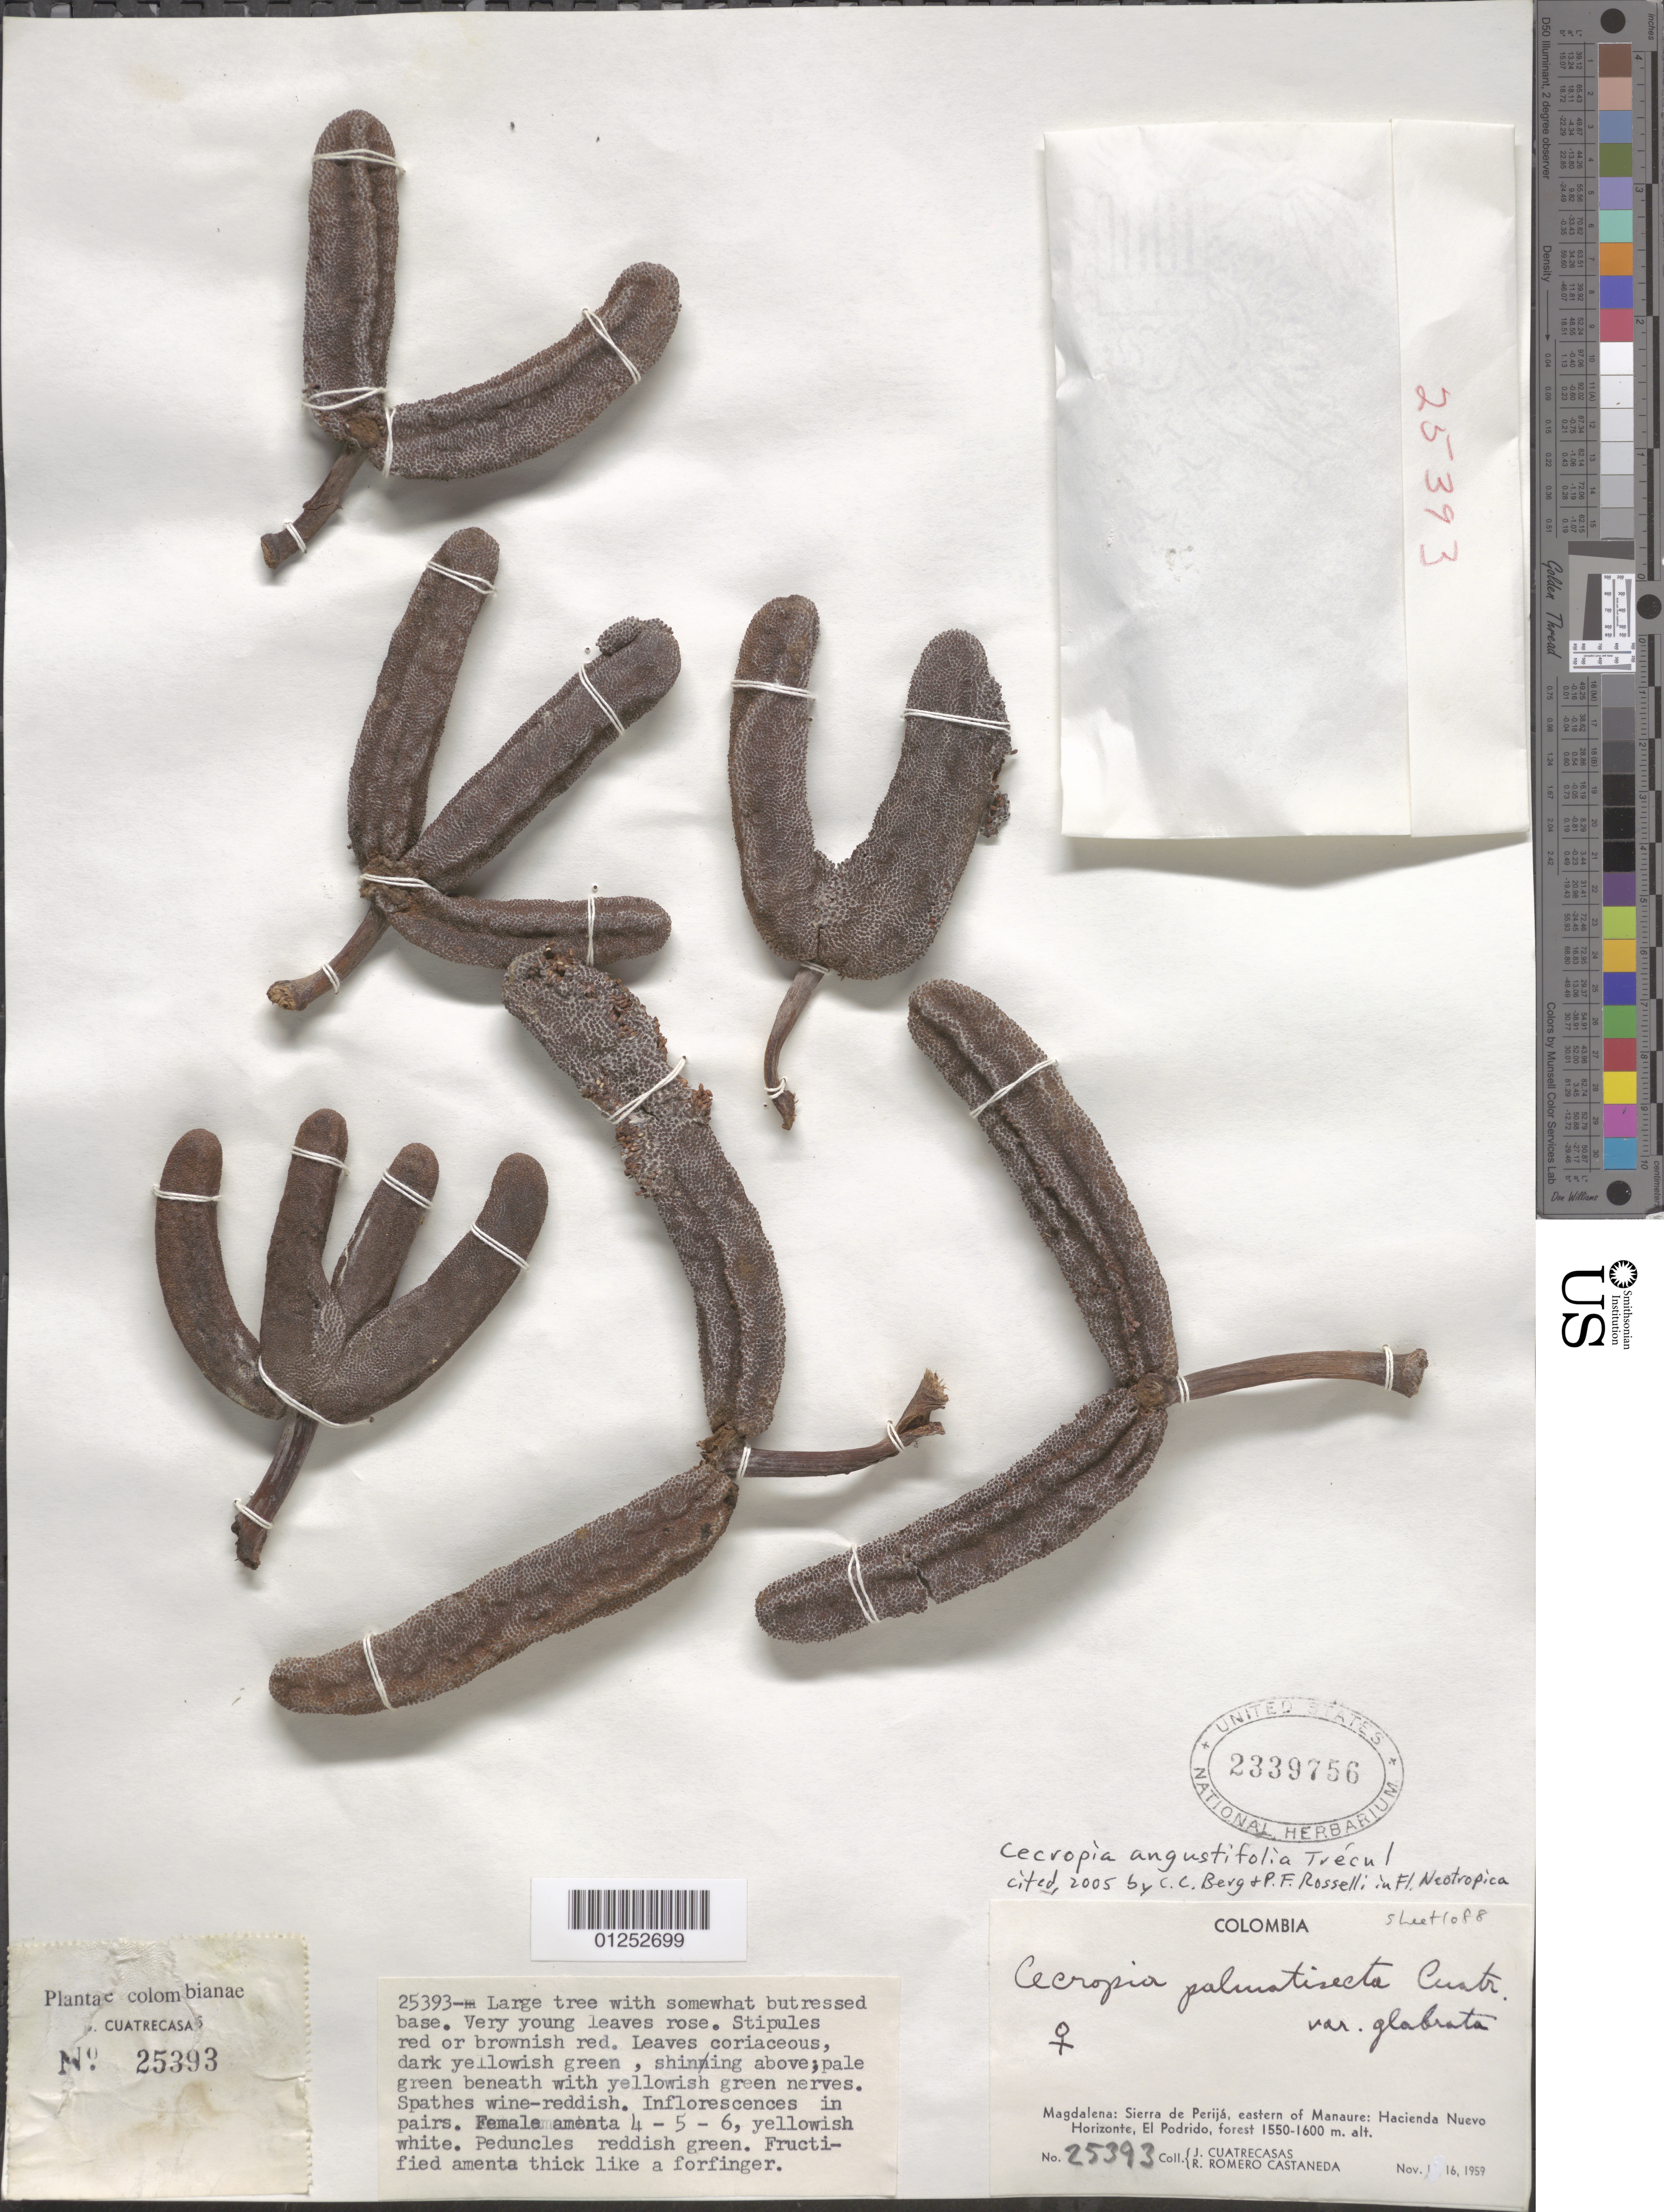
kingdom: Plantae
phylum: Tracheophyta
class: Magnoliopsida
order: Rosales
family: Urticaceae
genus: Cecropia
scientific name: Cecropia angustifolia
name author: Trécul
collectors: J. Cuatrecasas & R. Romero Castañeda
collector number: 25393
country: Colombia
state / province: Magdalena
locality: Sierra de Perija, E of Manaure, Hacienda Nuevo Horizonte, El Podrido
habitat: Forest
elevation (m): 1550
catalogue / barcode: US 2339756